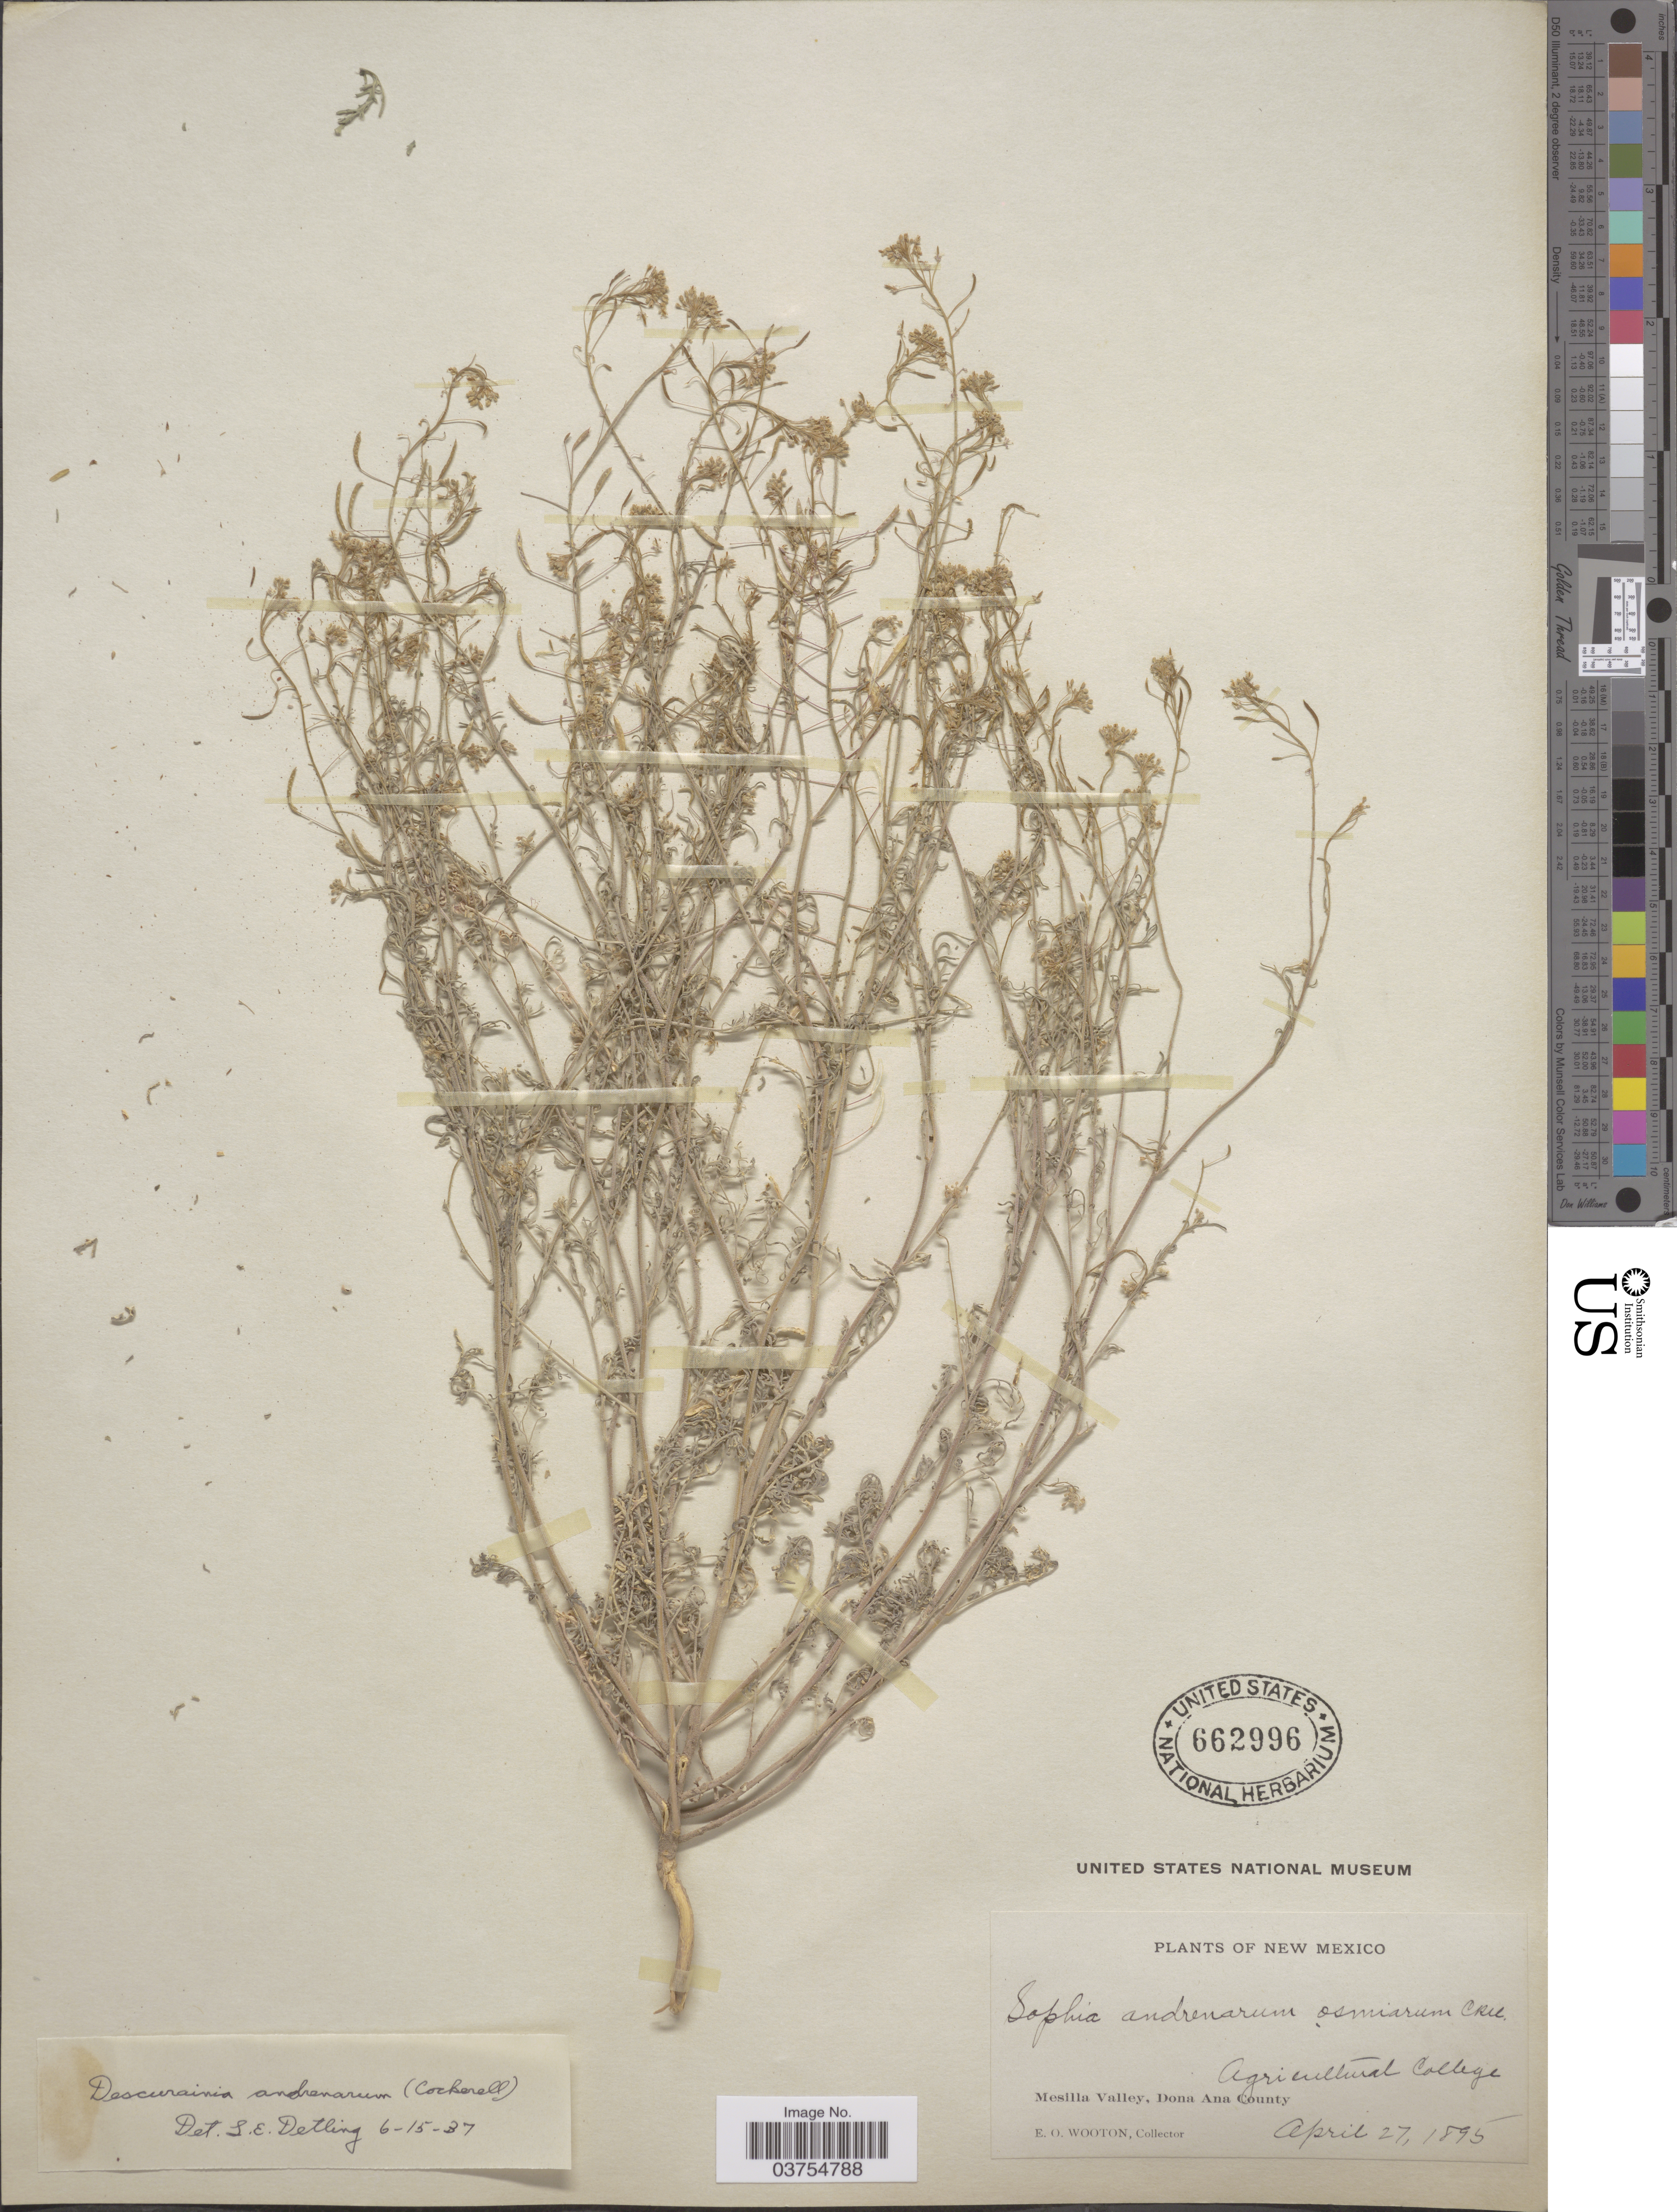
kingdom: Plantae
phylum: Tracheophyta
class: Magnoliopsida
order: Brassicales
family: Brassicaceae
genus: Descurainia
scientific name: Descurainia pinnata subsp. halictorum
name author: (Cockerell) Detling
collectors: E. O. Wooton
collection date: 1895-04-27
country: United States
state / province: New Mexico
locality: Agricultural College. Mesilla Valley, Dona Ana County.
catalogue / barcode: US 662996